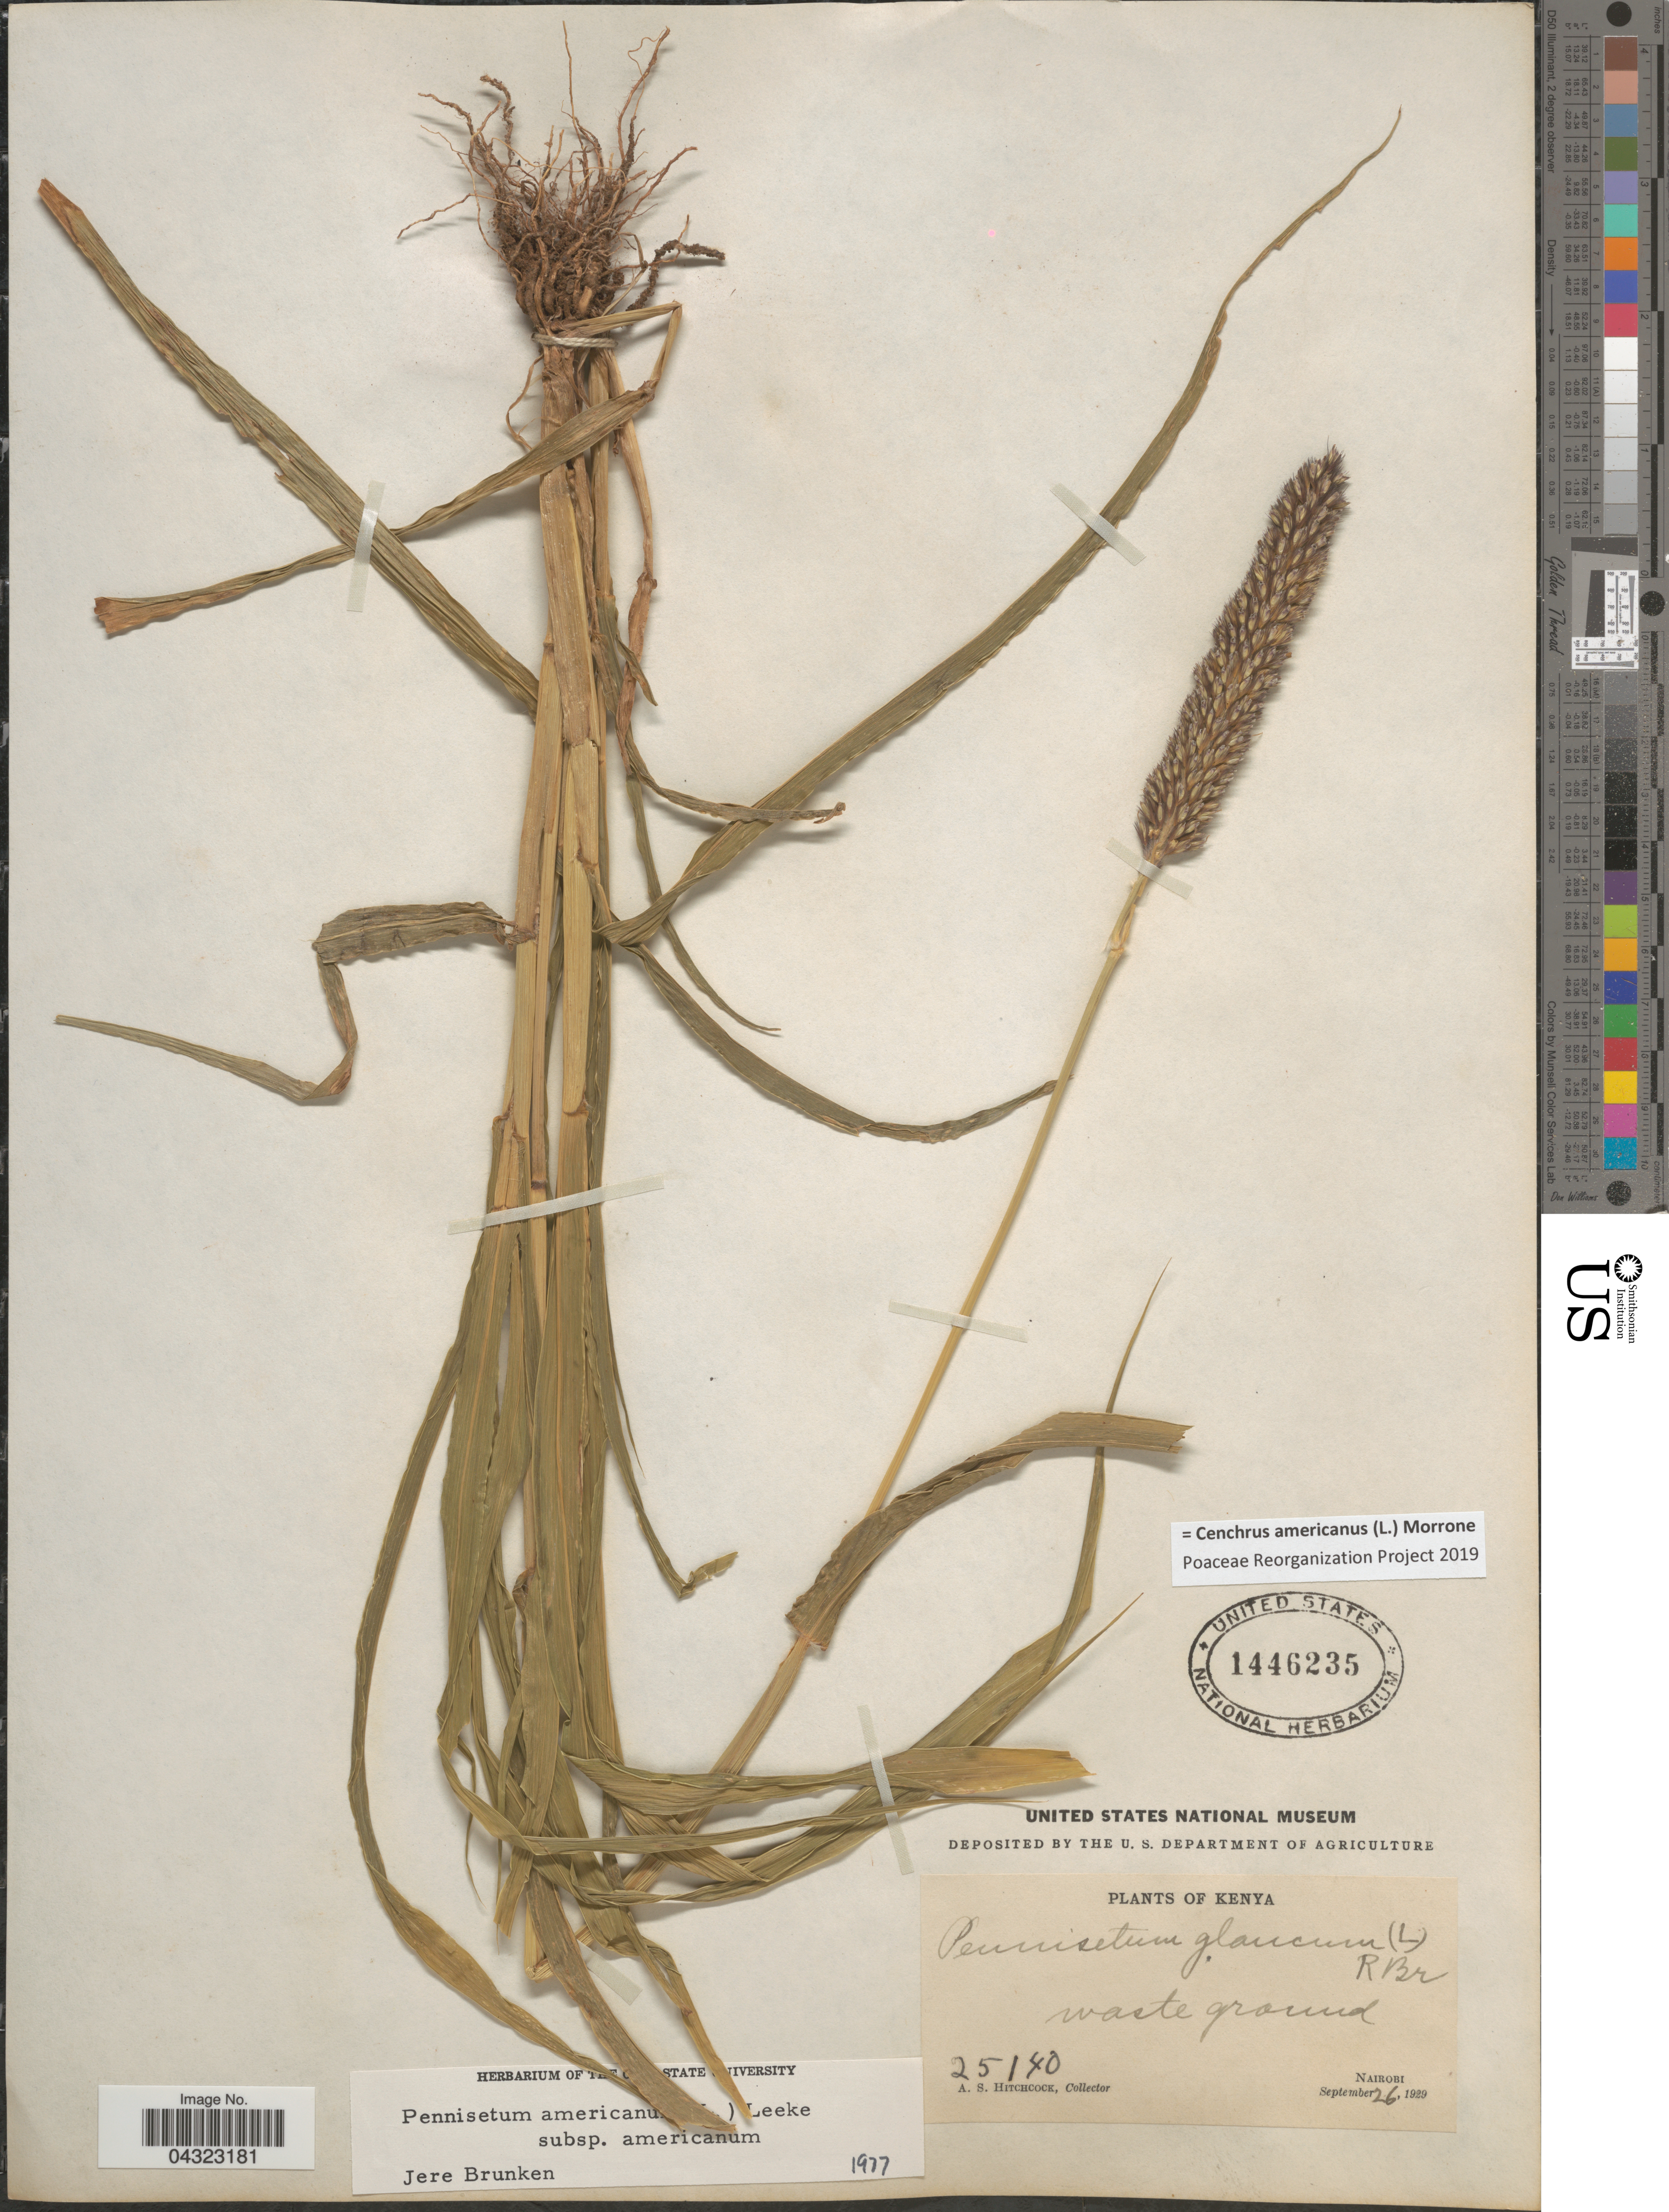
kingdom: Plantae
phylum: Tracheophyta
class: Liliopsida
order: Poales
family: Poaceae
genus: Cenchrus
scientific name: Cenchrus americanus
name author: (L.) Morrone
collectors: A. S. Hitchcock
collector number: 25140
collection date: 1929-09-26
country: Kenya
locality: Waste ground. Nairobi.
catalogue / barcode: US 1446235